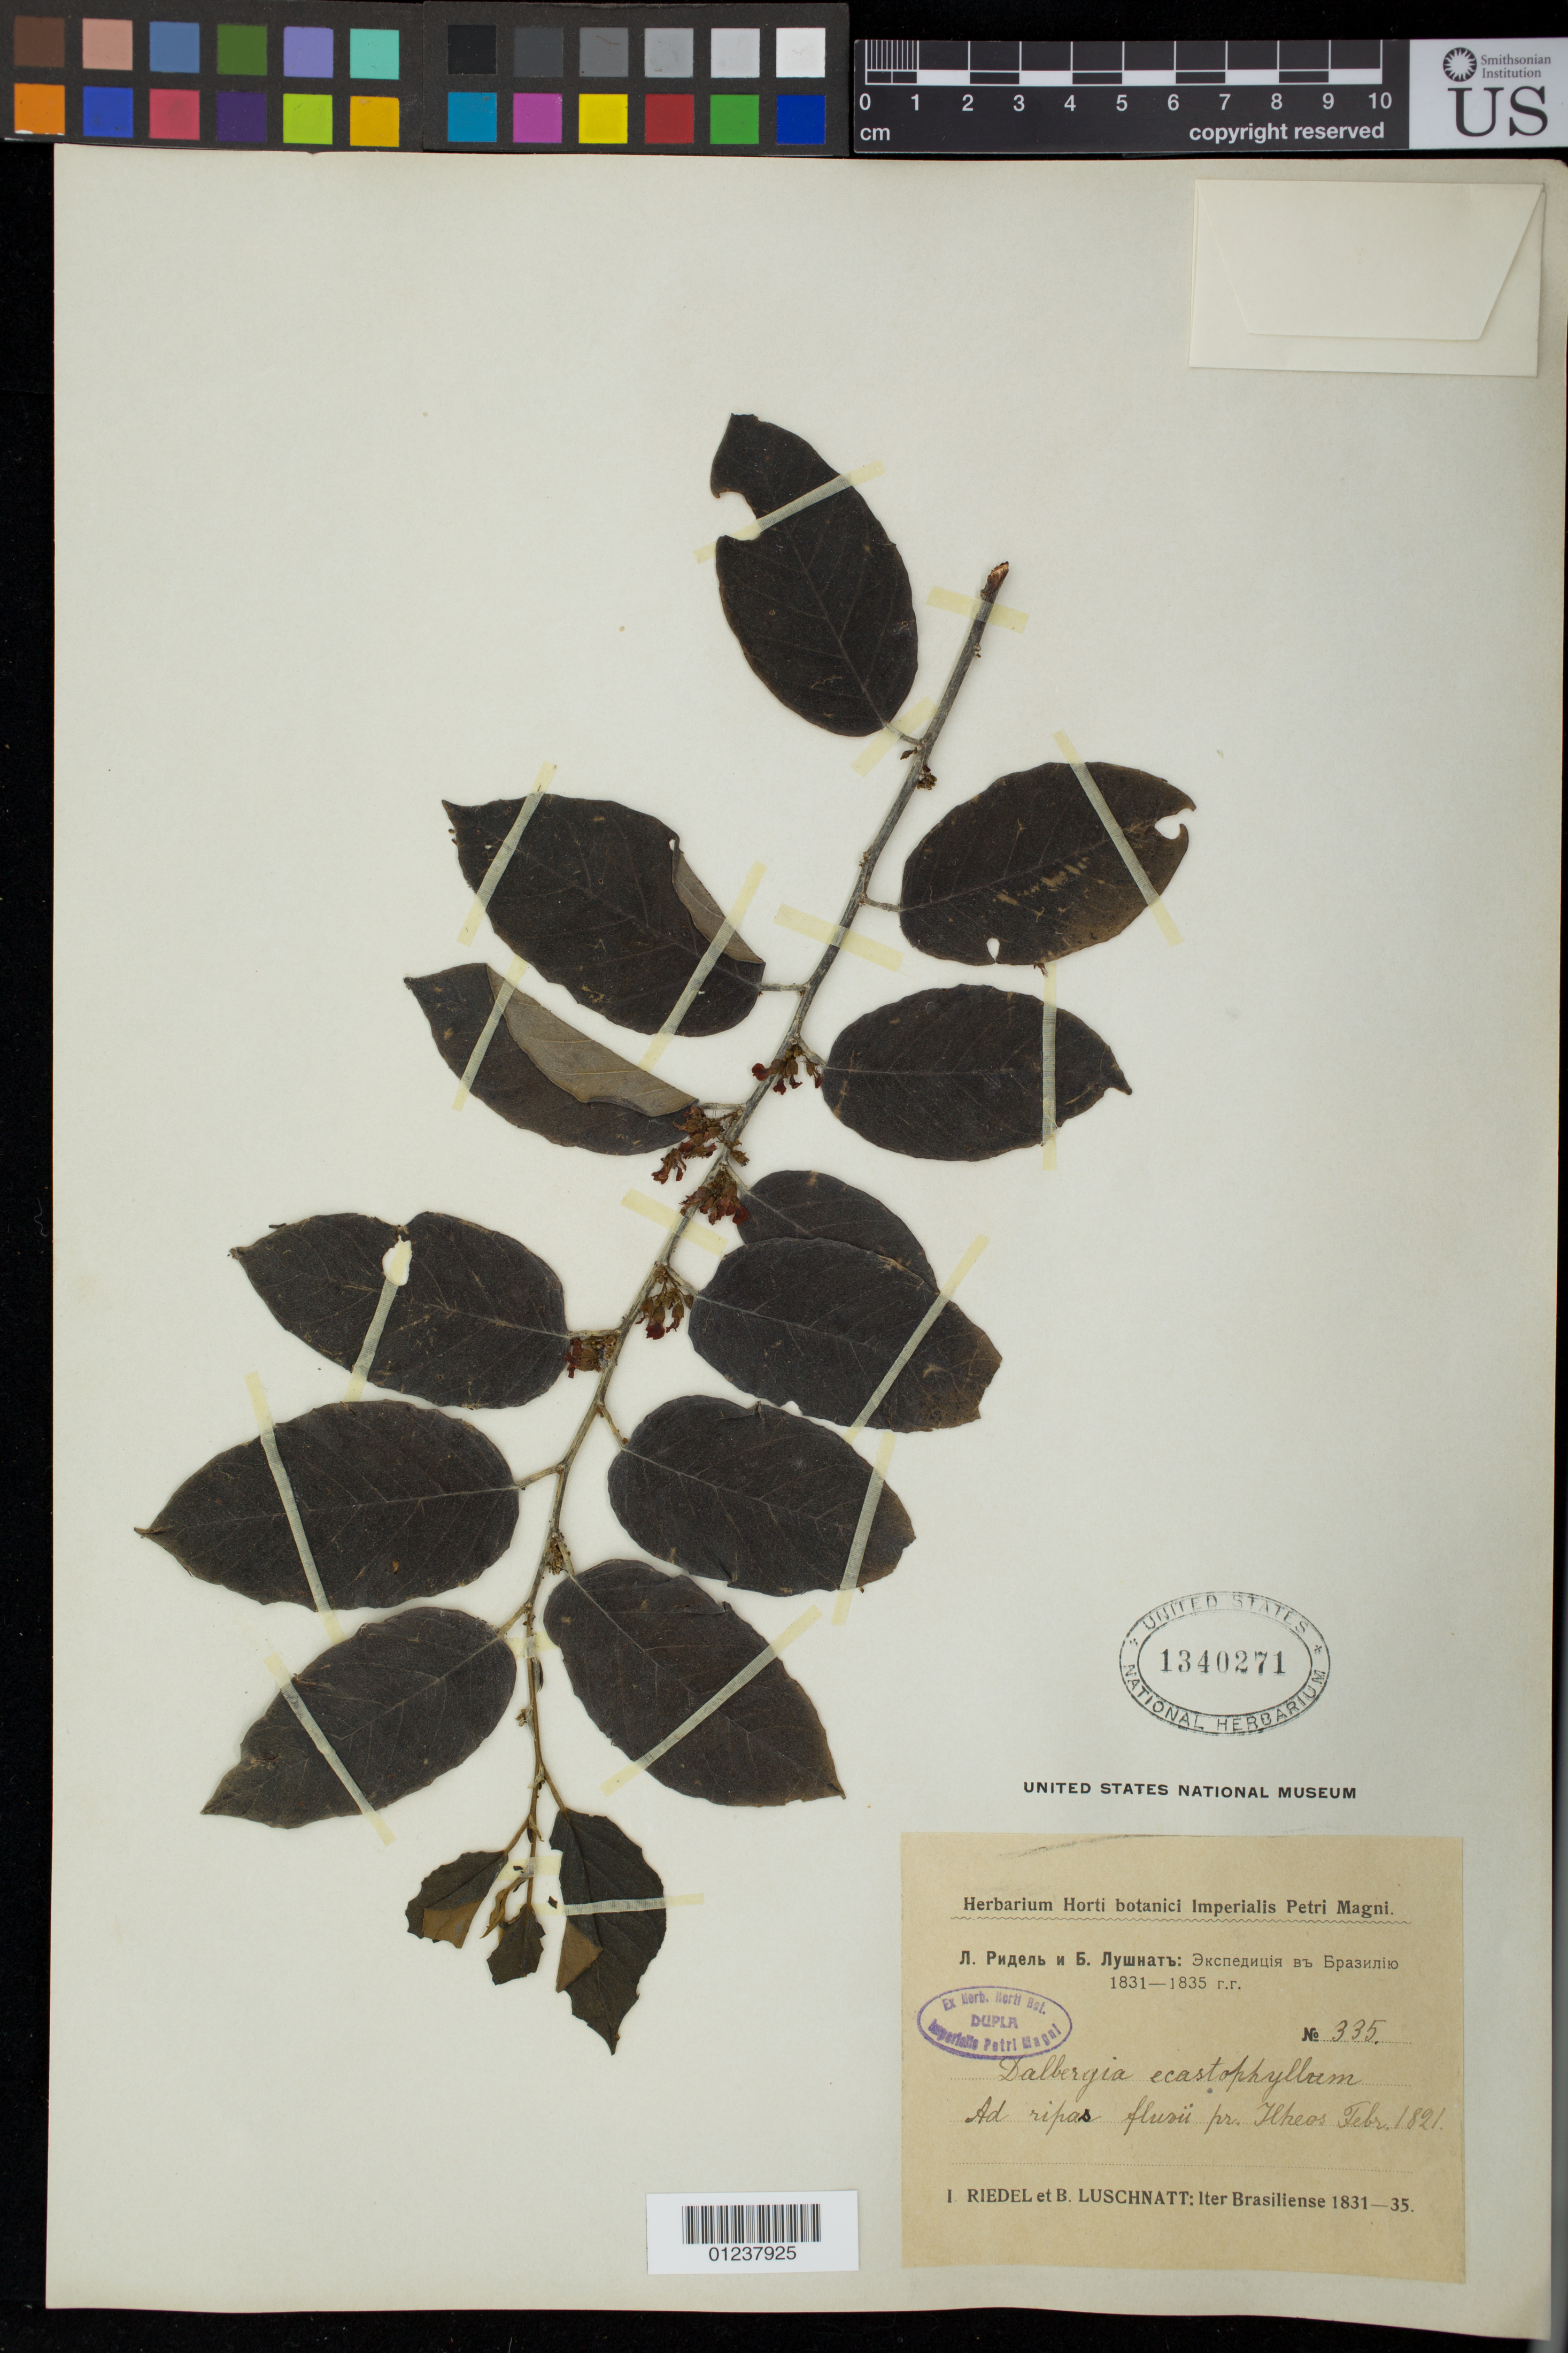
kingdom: Plantae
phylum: Tracheophyta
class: Magnoliopsida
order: Fabales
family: Fabaceae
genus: Dalbergia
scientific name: Dalbergia ecastaphyllum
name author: (L.) Taub.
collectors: B. Luschnath & L. Reidel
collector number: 335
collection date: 1821-02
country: Brazil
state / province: Bahia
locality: on the banks of the river near Ilheus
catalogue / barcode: US 1340271